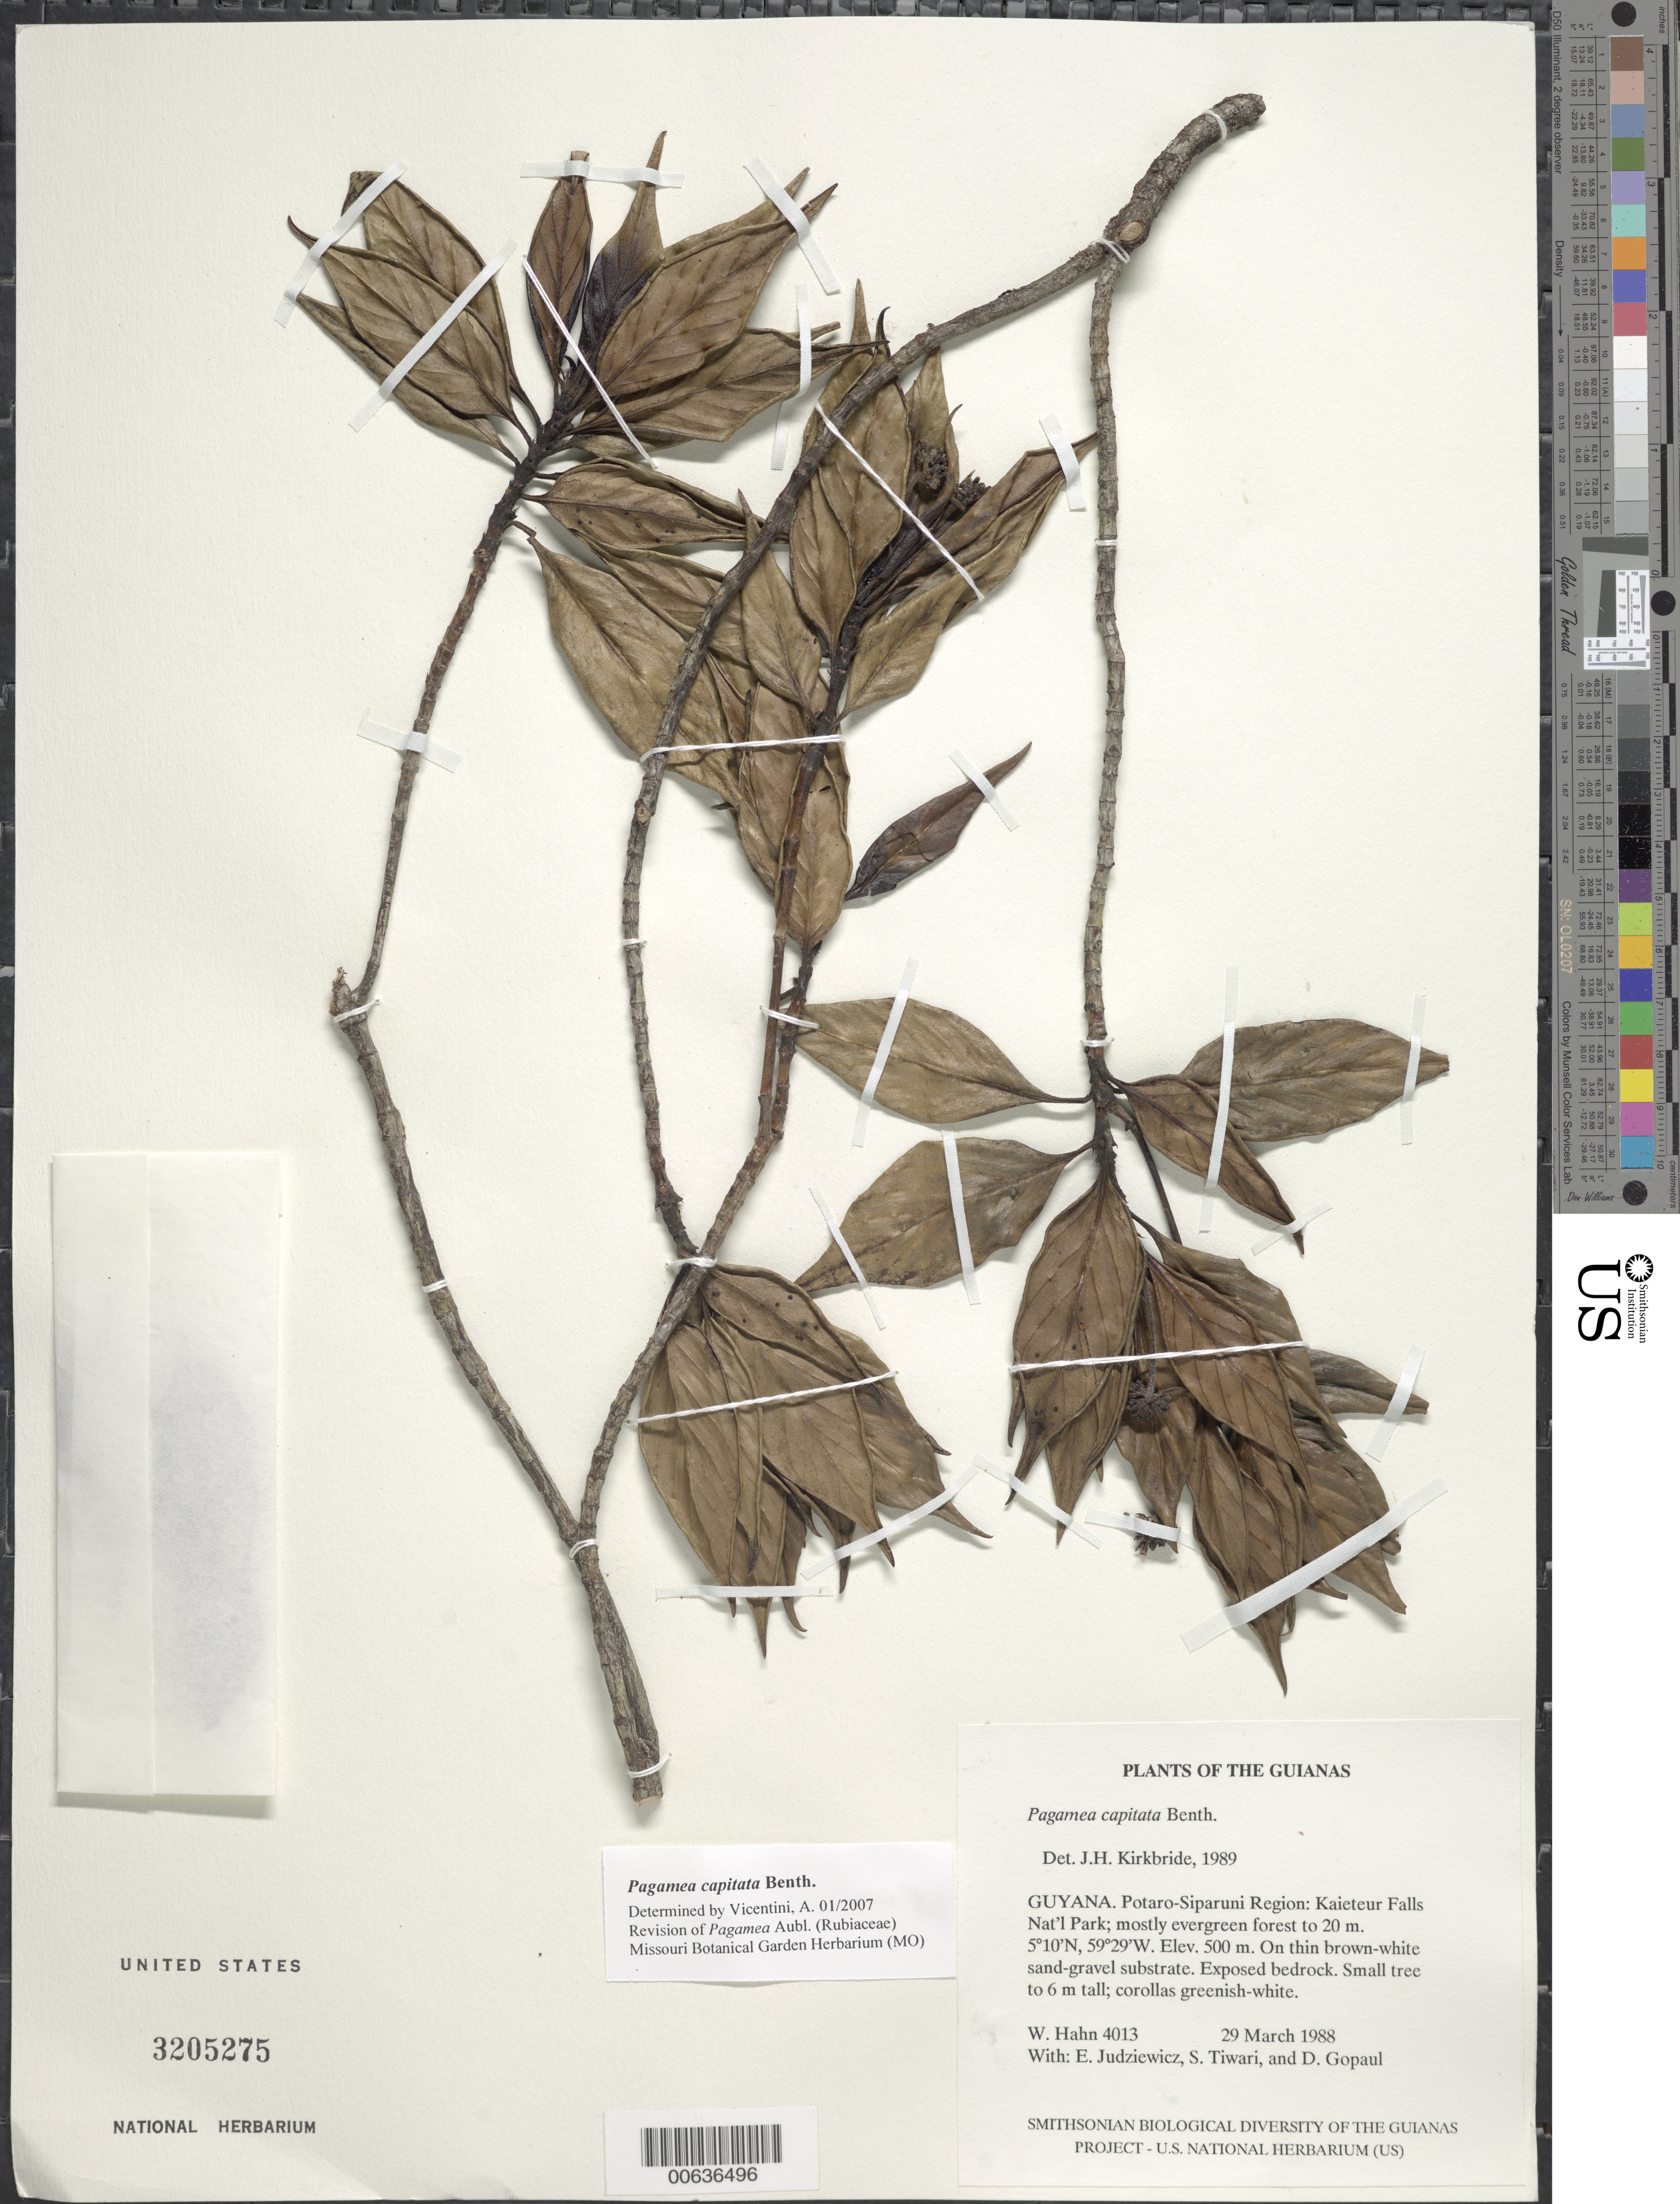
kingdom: Plantae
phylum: Tracheophyta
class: Magnoliopsida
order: Gentianales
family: Rubiaceae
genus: Pagamea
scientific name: Pagamea capitata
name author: Benth.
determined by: Kirkbride, J. H.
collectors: W. Hahn, E. J. Judziewicz, S. Tiwari & D. Gopaul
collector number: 4013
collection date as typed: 29 March 1988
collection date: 1988-03-29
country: Guyana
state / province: Potaro-Siparuni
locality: Kaieteur Falls National Park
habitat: Mostly evergreen forest to 20 m on thin brown-white sand-gravel substrate. Exposed bedrock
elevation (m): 500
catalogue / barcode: US 3205275